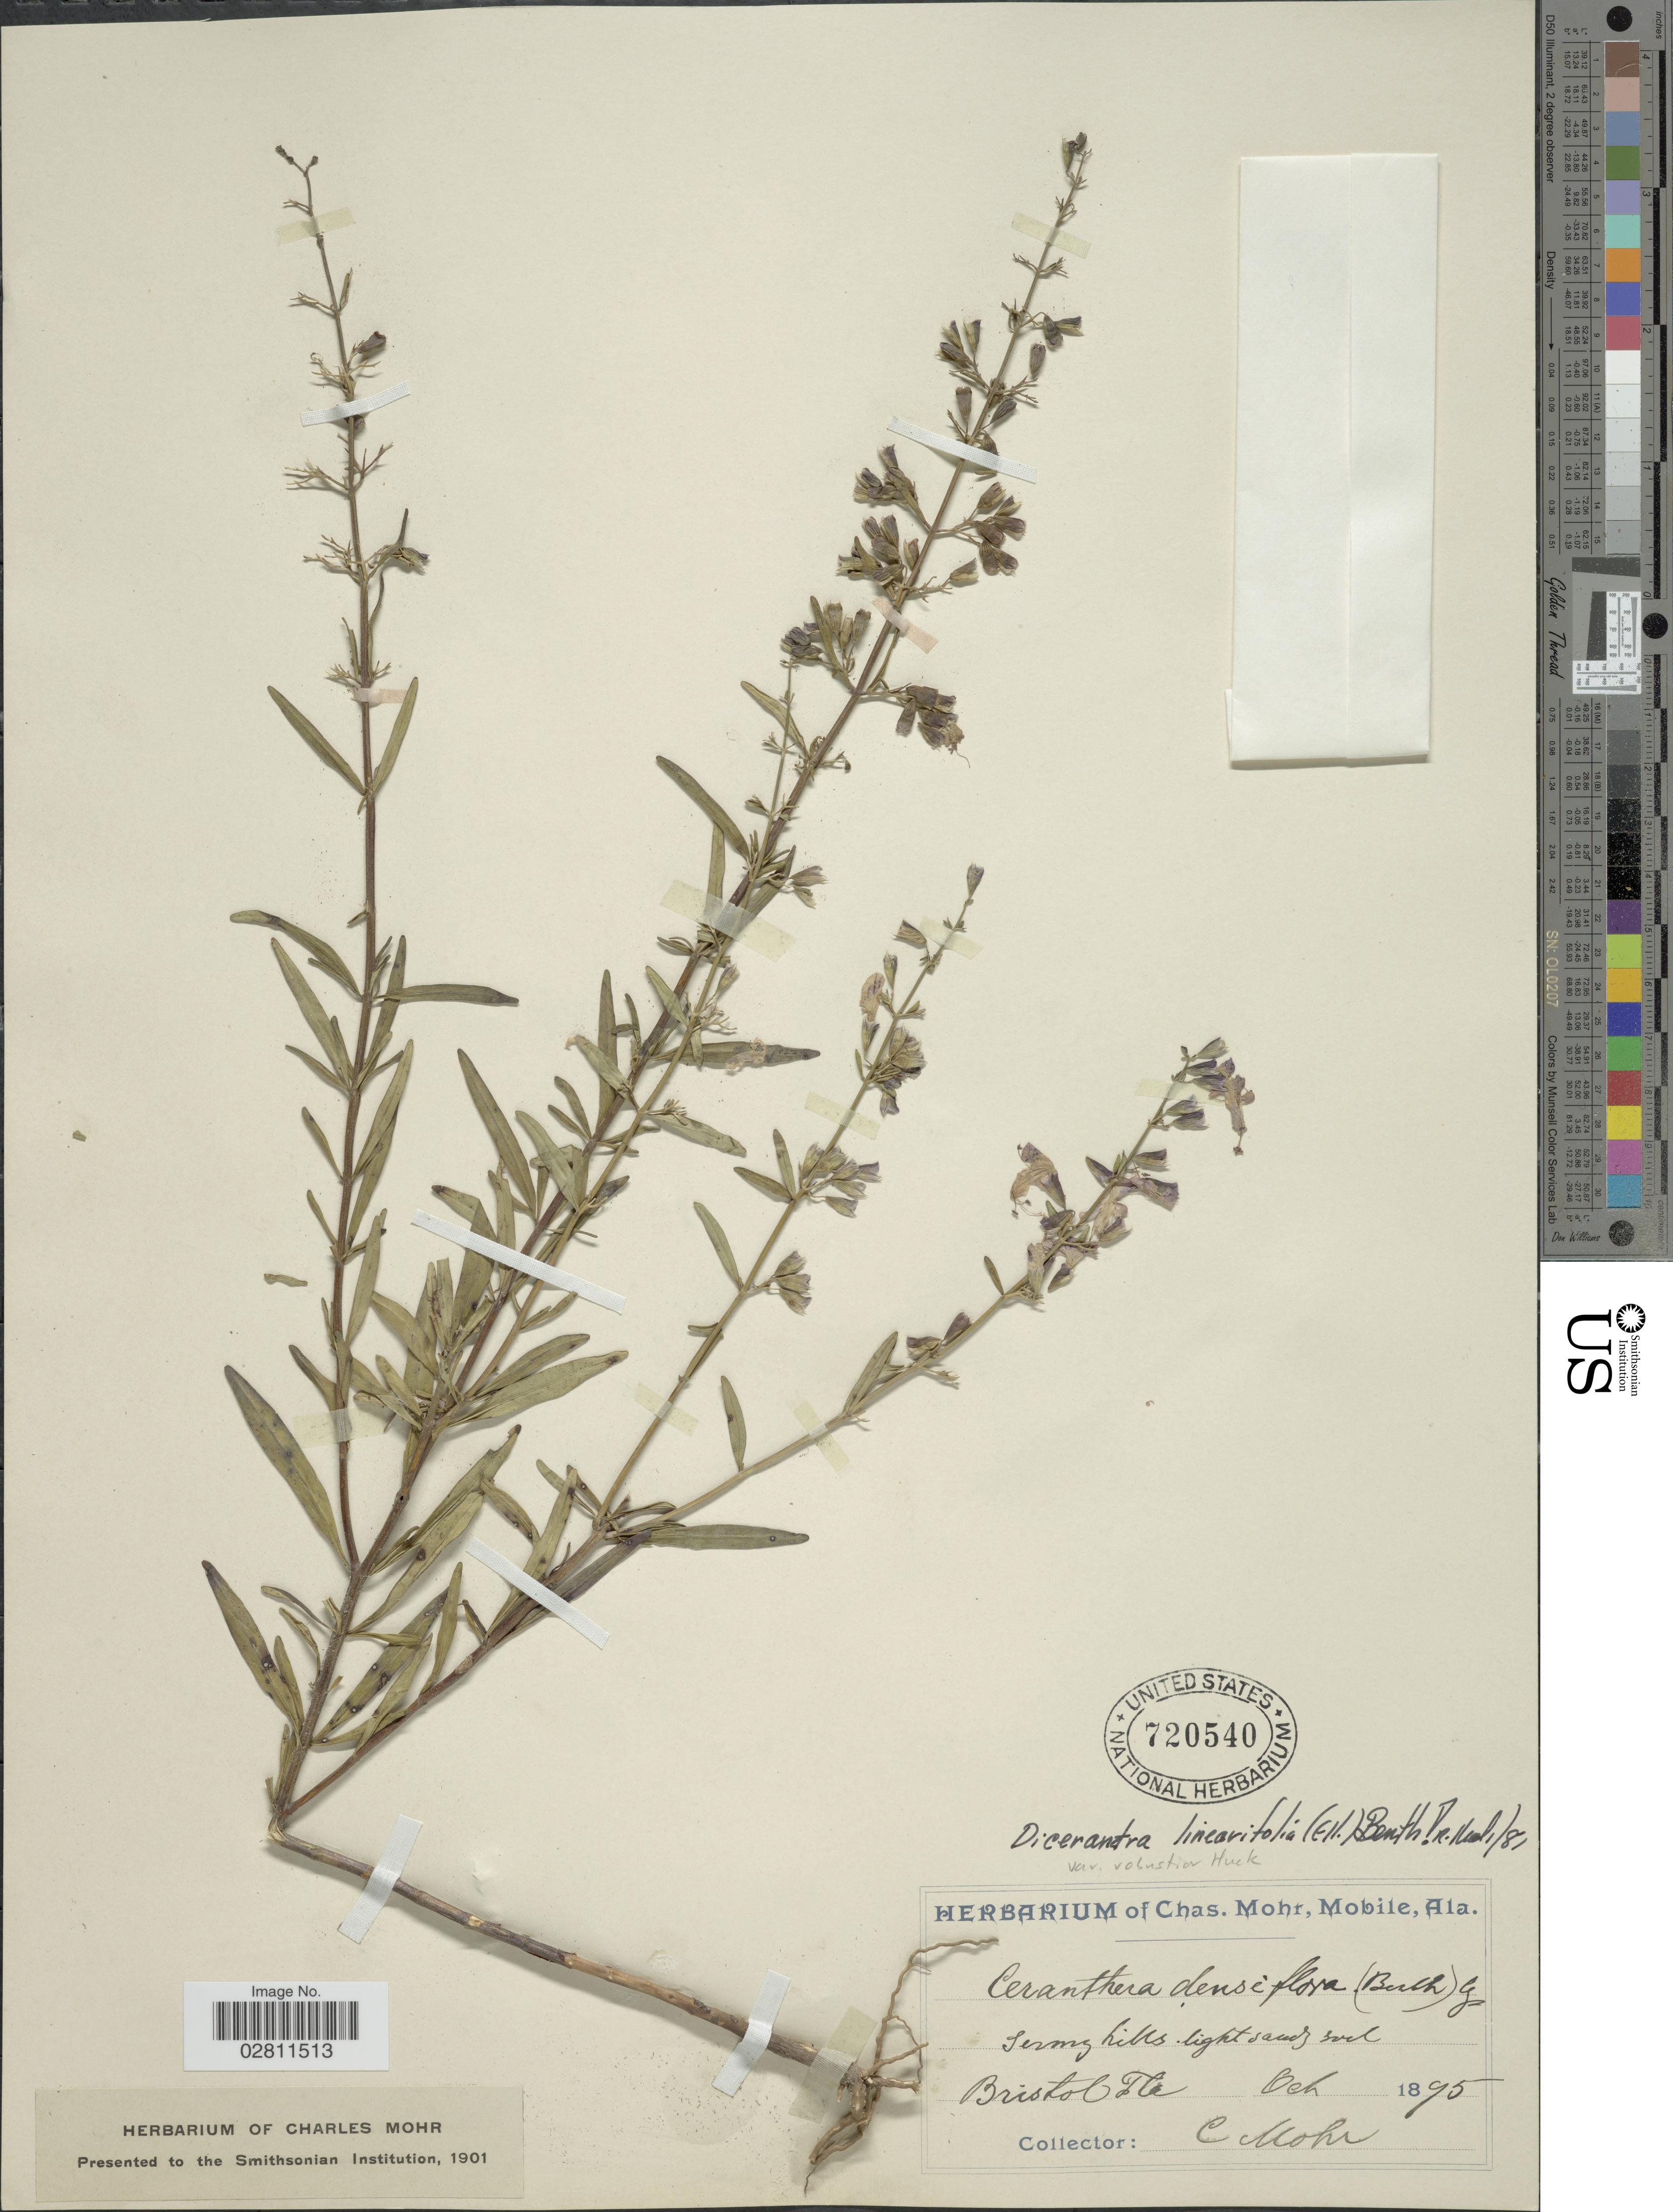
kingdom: Plantae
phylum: Tracheophyta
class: Magnoliopsida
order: Lamiales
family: Lamiaceae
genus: Dicerandra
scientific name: Dicerandra linearifolia var. robustior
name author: Huck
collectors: Mohr, C. T. (herbarium)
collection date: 1895-10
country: United States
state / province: Florida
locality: Bristol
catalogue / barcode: US 720540